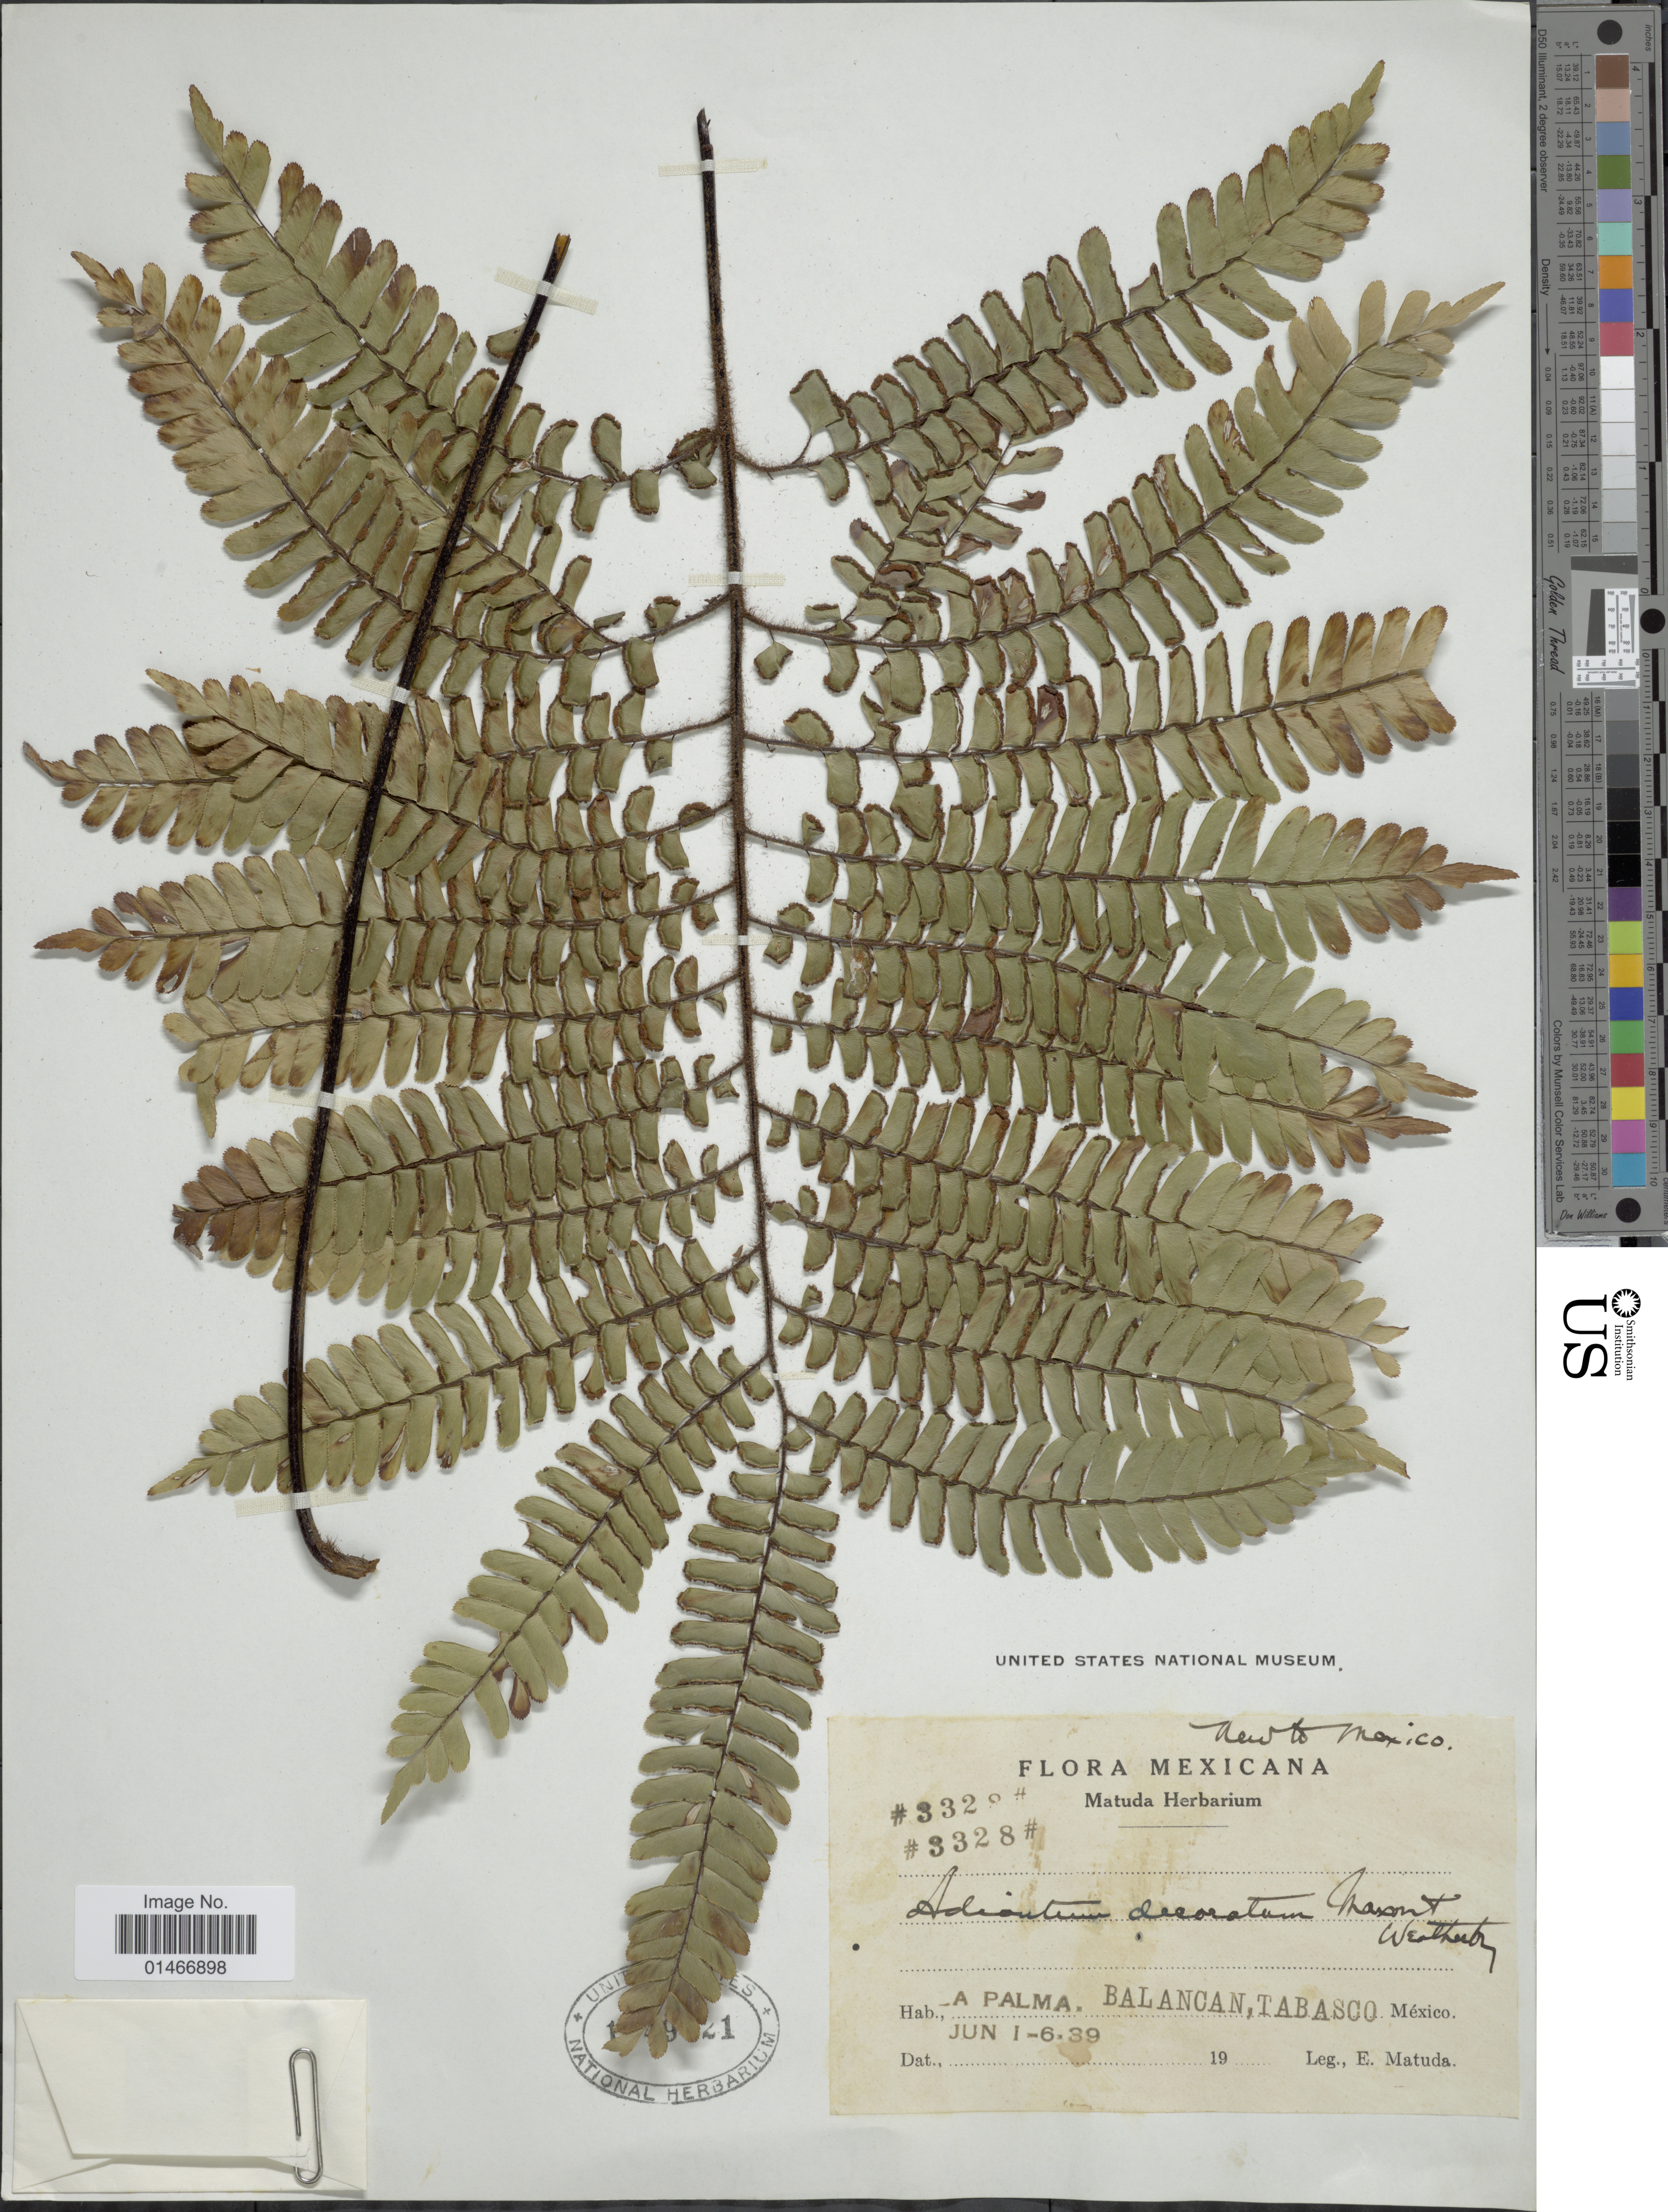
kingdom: Plantae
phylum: Tracheophyta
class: Polypodiopsida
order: Polypodiales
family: Pteridaceae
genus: Adiantum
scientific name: Adiantum decoratum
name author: Maxon & Weath.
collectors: E. Matuda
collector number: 3328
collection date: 1939-06-01/1939-06-06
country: Mexico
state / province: Tabasco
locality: A Palma. Balancan.